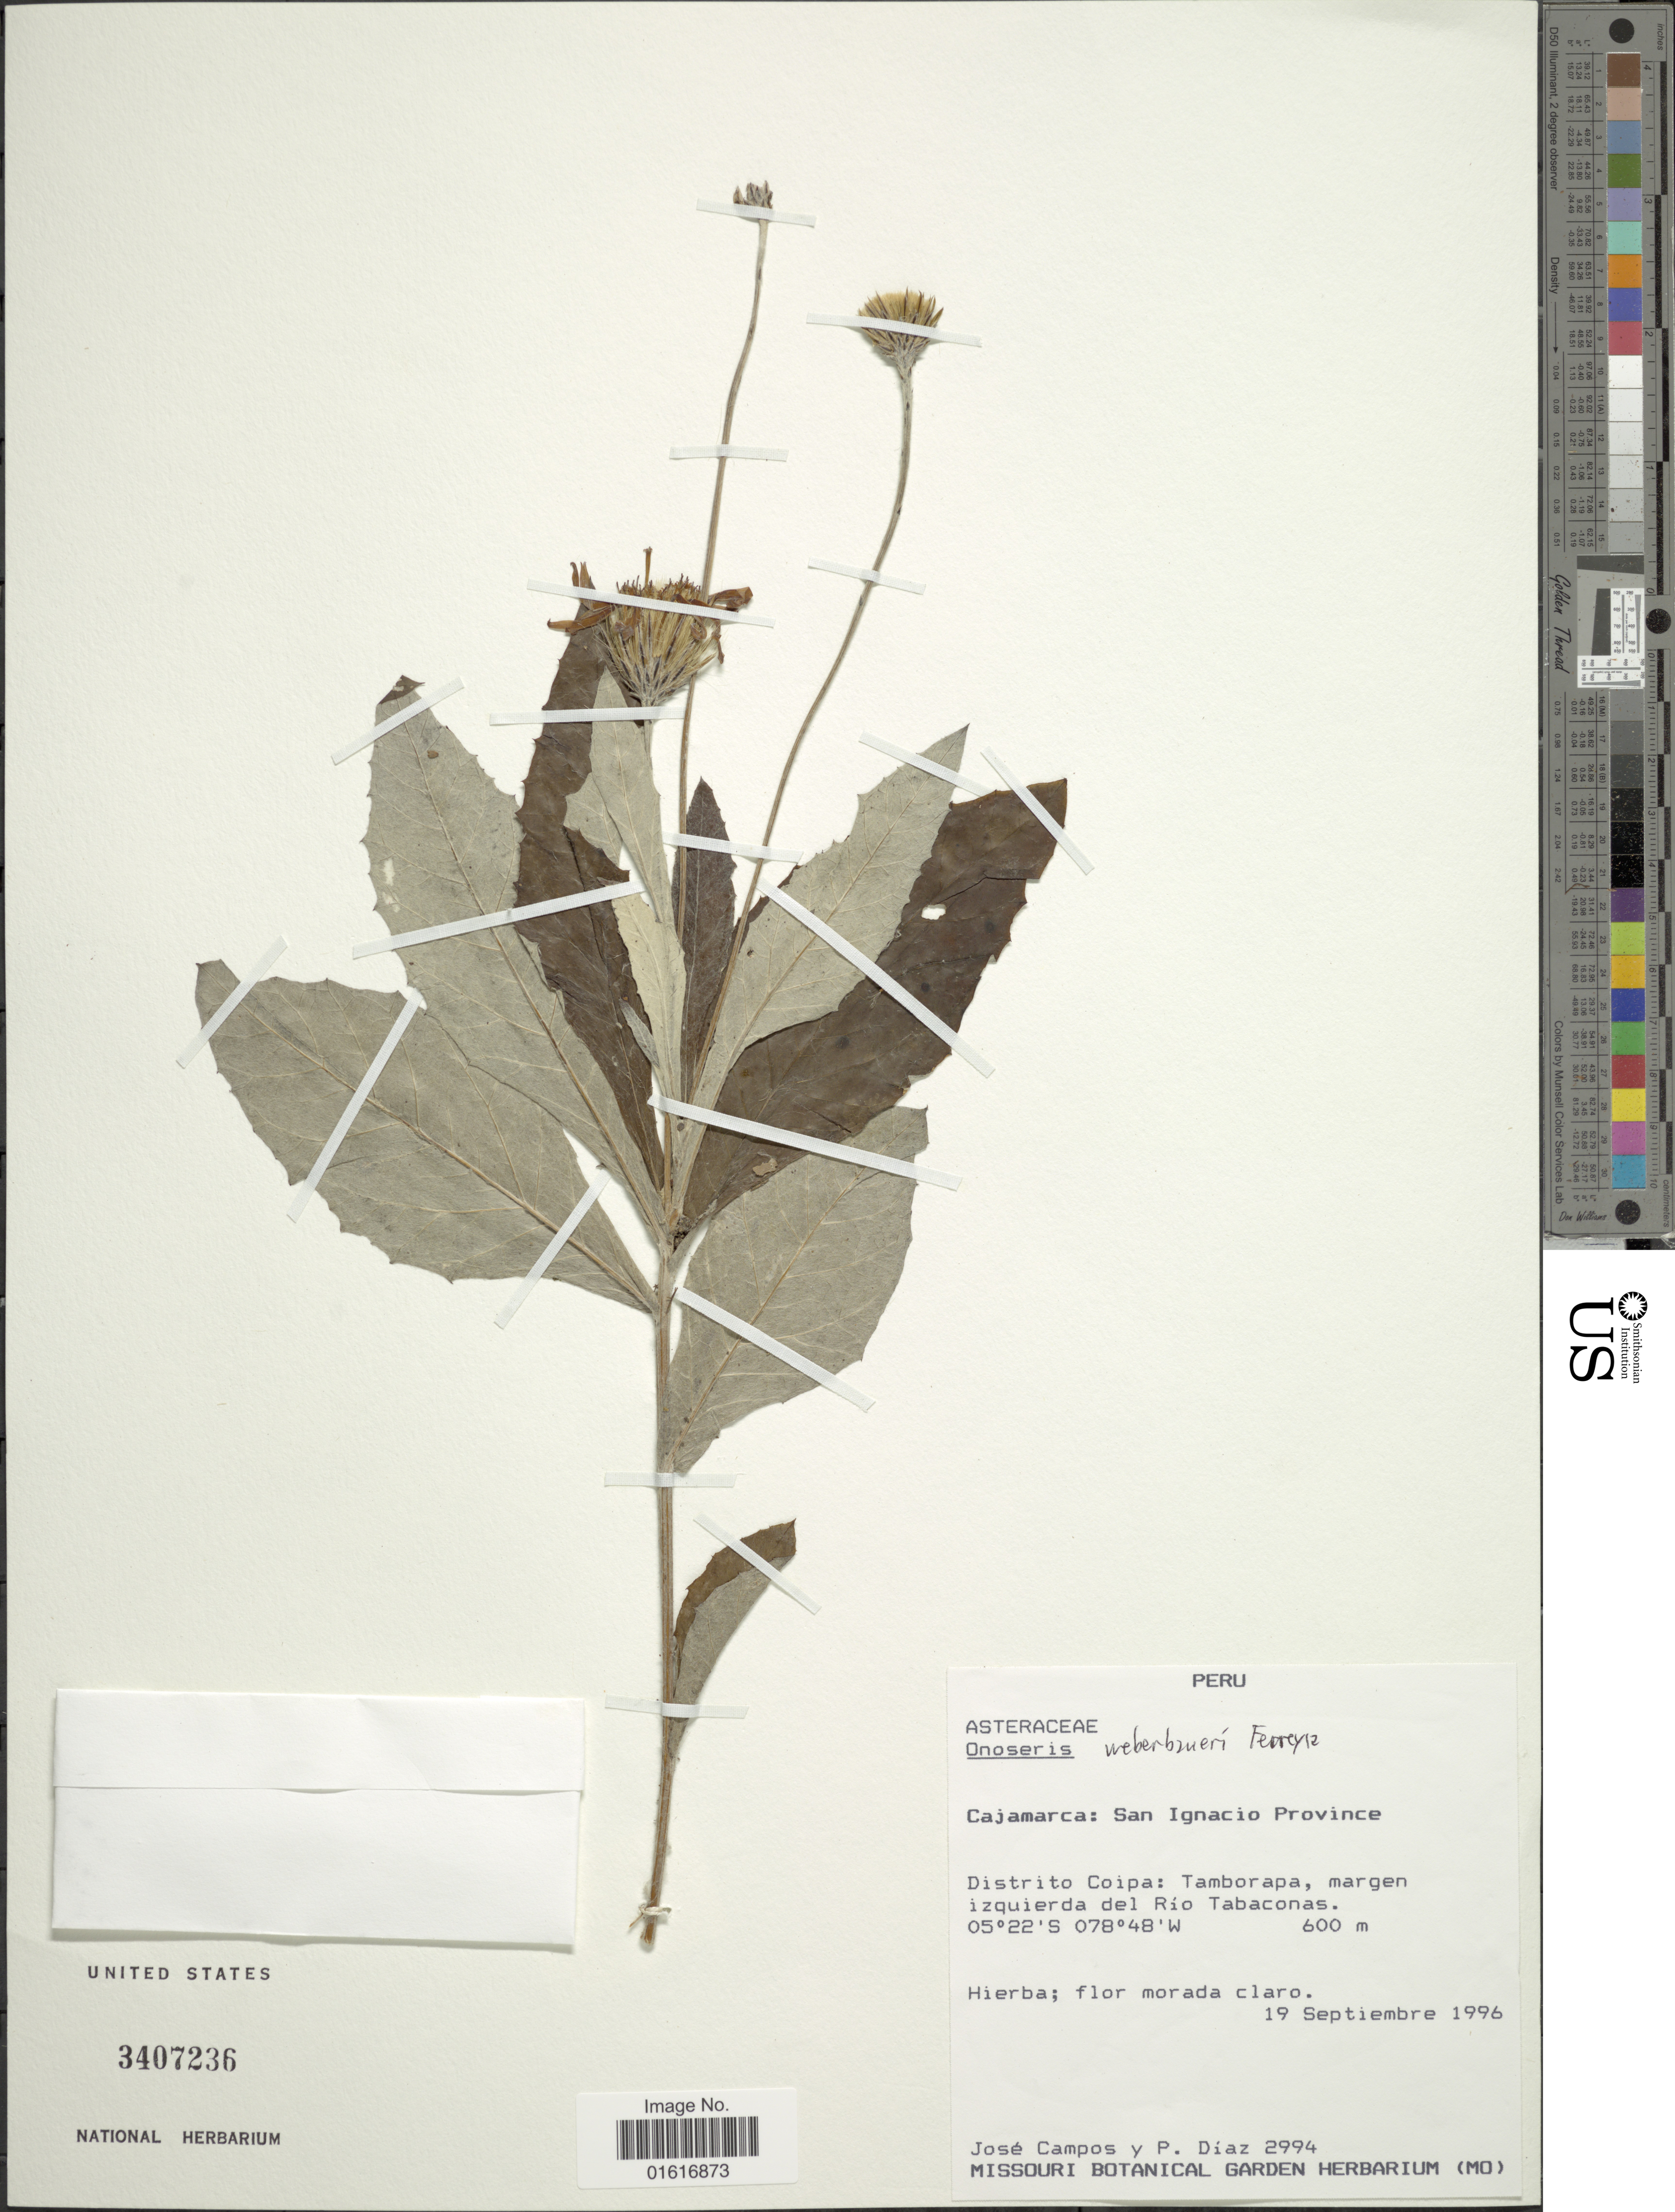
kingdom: Plantae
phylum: Tracheophyta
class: Magnoliopsida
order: Asterales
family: Asteraceae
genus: Onoseris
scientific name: Onoseris weberbaueri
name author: Ferreyra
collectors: J. Campos & W. Díaz P.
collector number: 2994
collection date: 1996-09-19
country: Peru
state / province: Cajamarca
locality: San Ignacio Province, Distrito Coipa: Tamborapa, margen izquerda del Rio Tabaconas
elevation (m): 600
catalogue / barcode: US 3407236